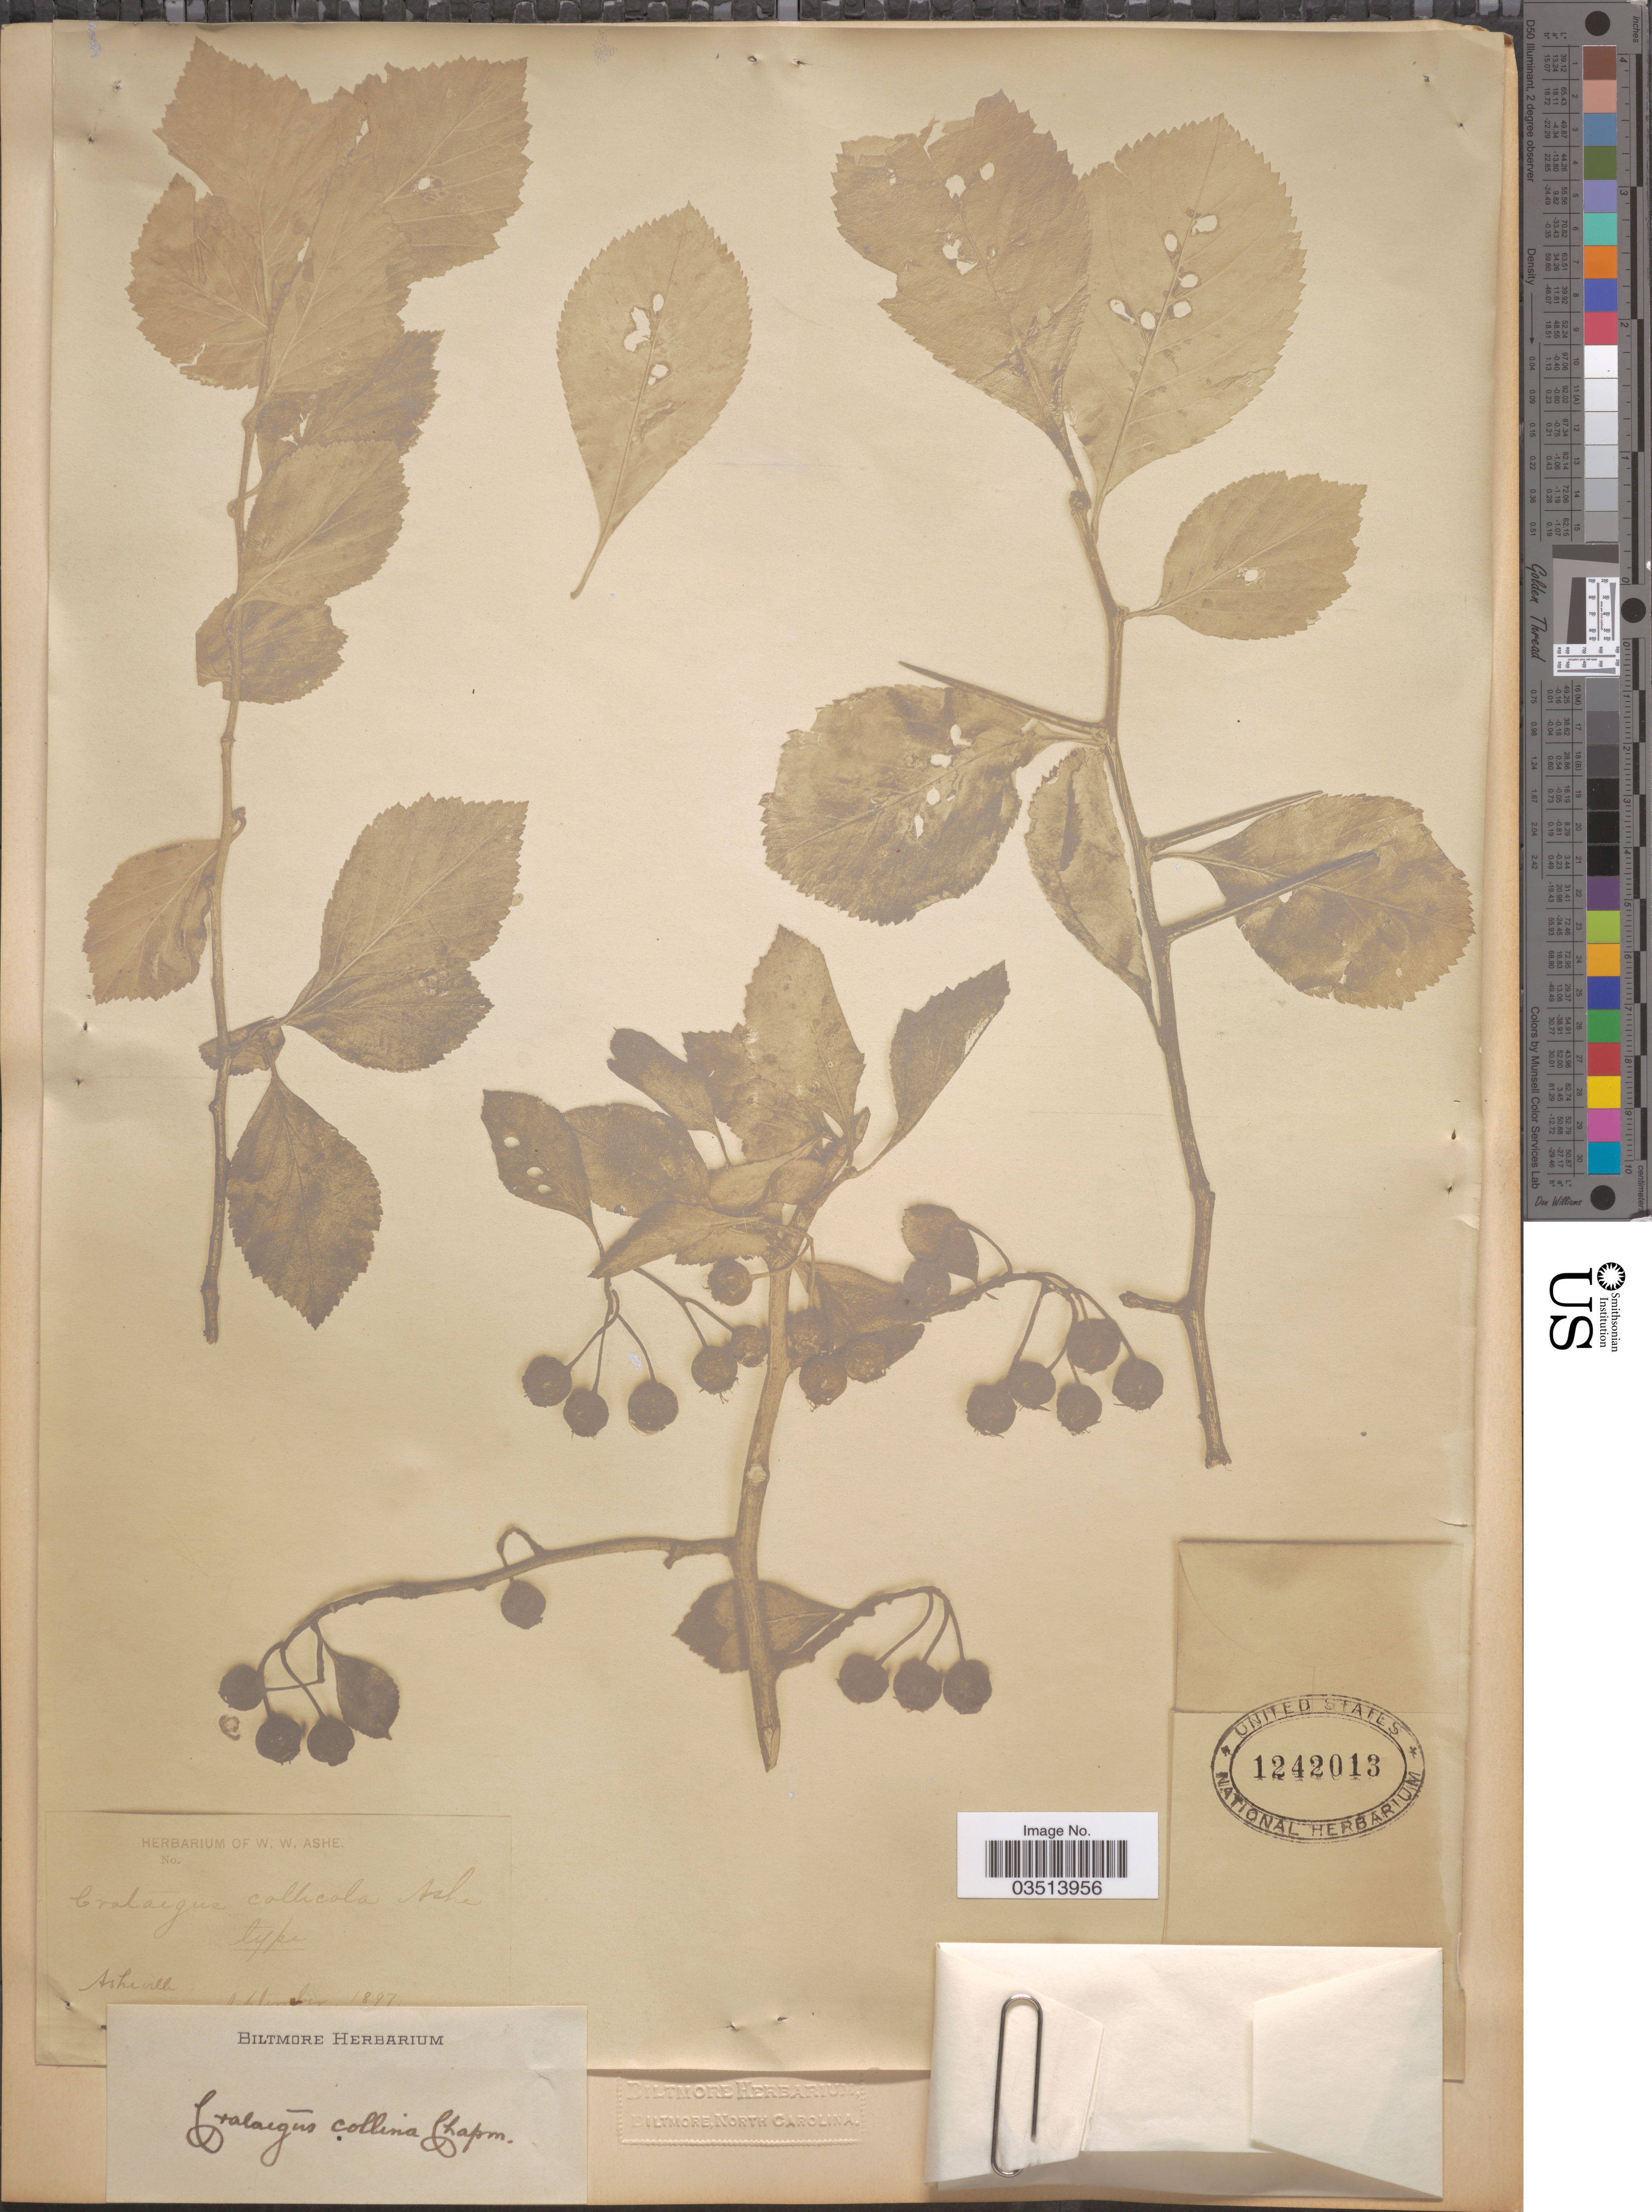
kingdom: Plantae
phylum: Tracheophyta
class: Magnoliopsida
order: Rosales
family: Rosaceae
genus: Crataegus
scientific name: Crataegus collina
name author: Chapm.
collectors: W. W. Ashe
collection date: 1897-09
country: United States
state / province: North Carolina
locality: Asheville.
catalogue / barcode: US 1242013